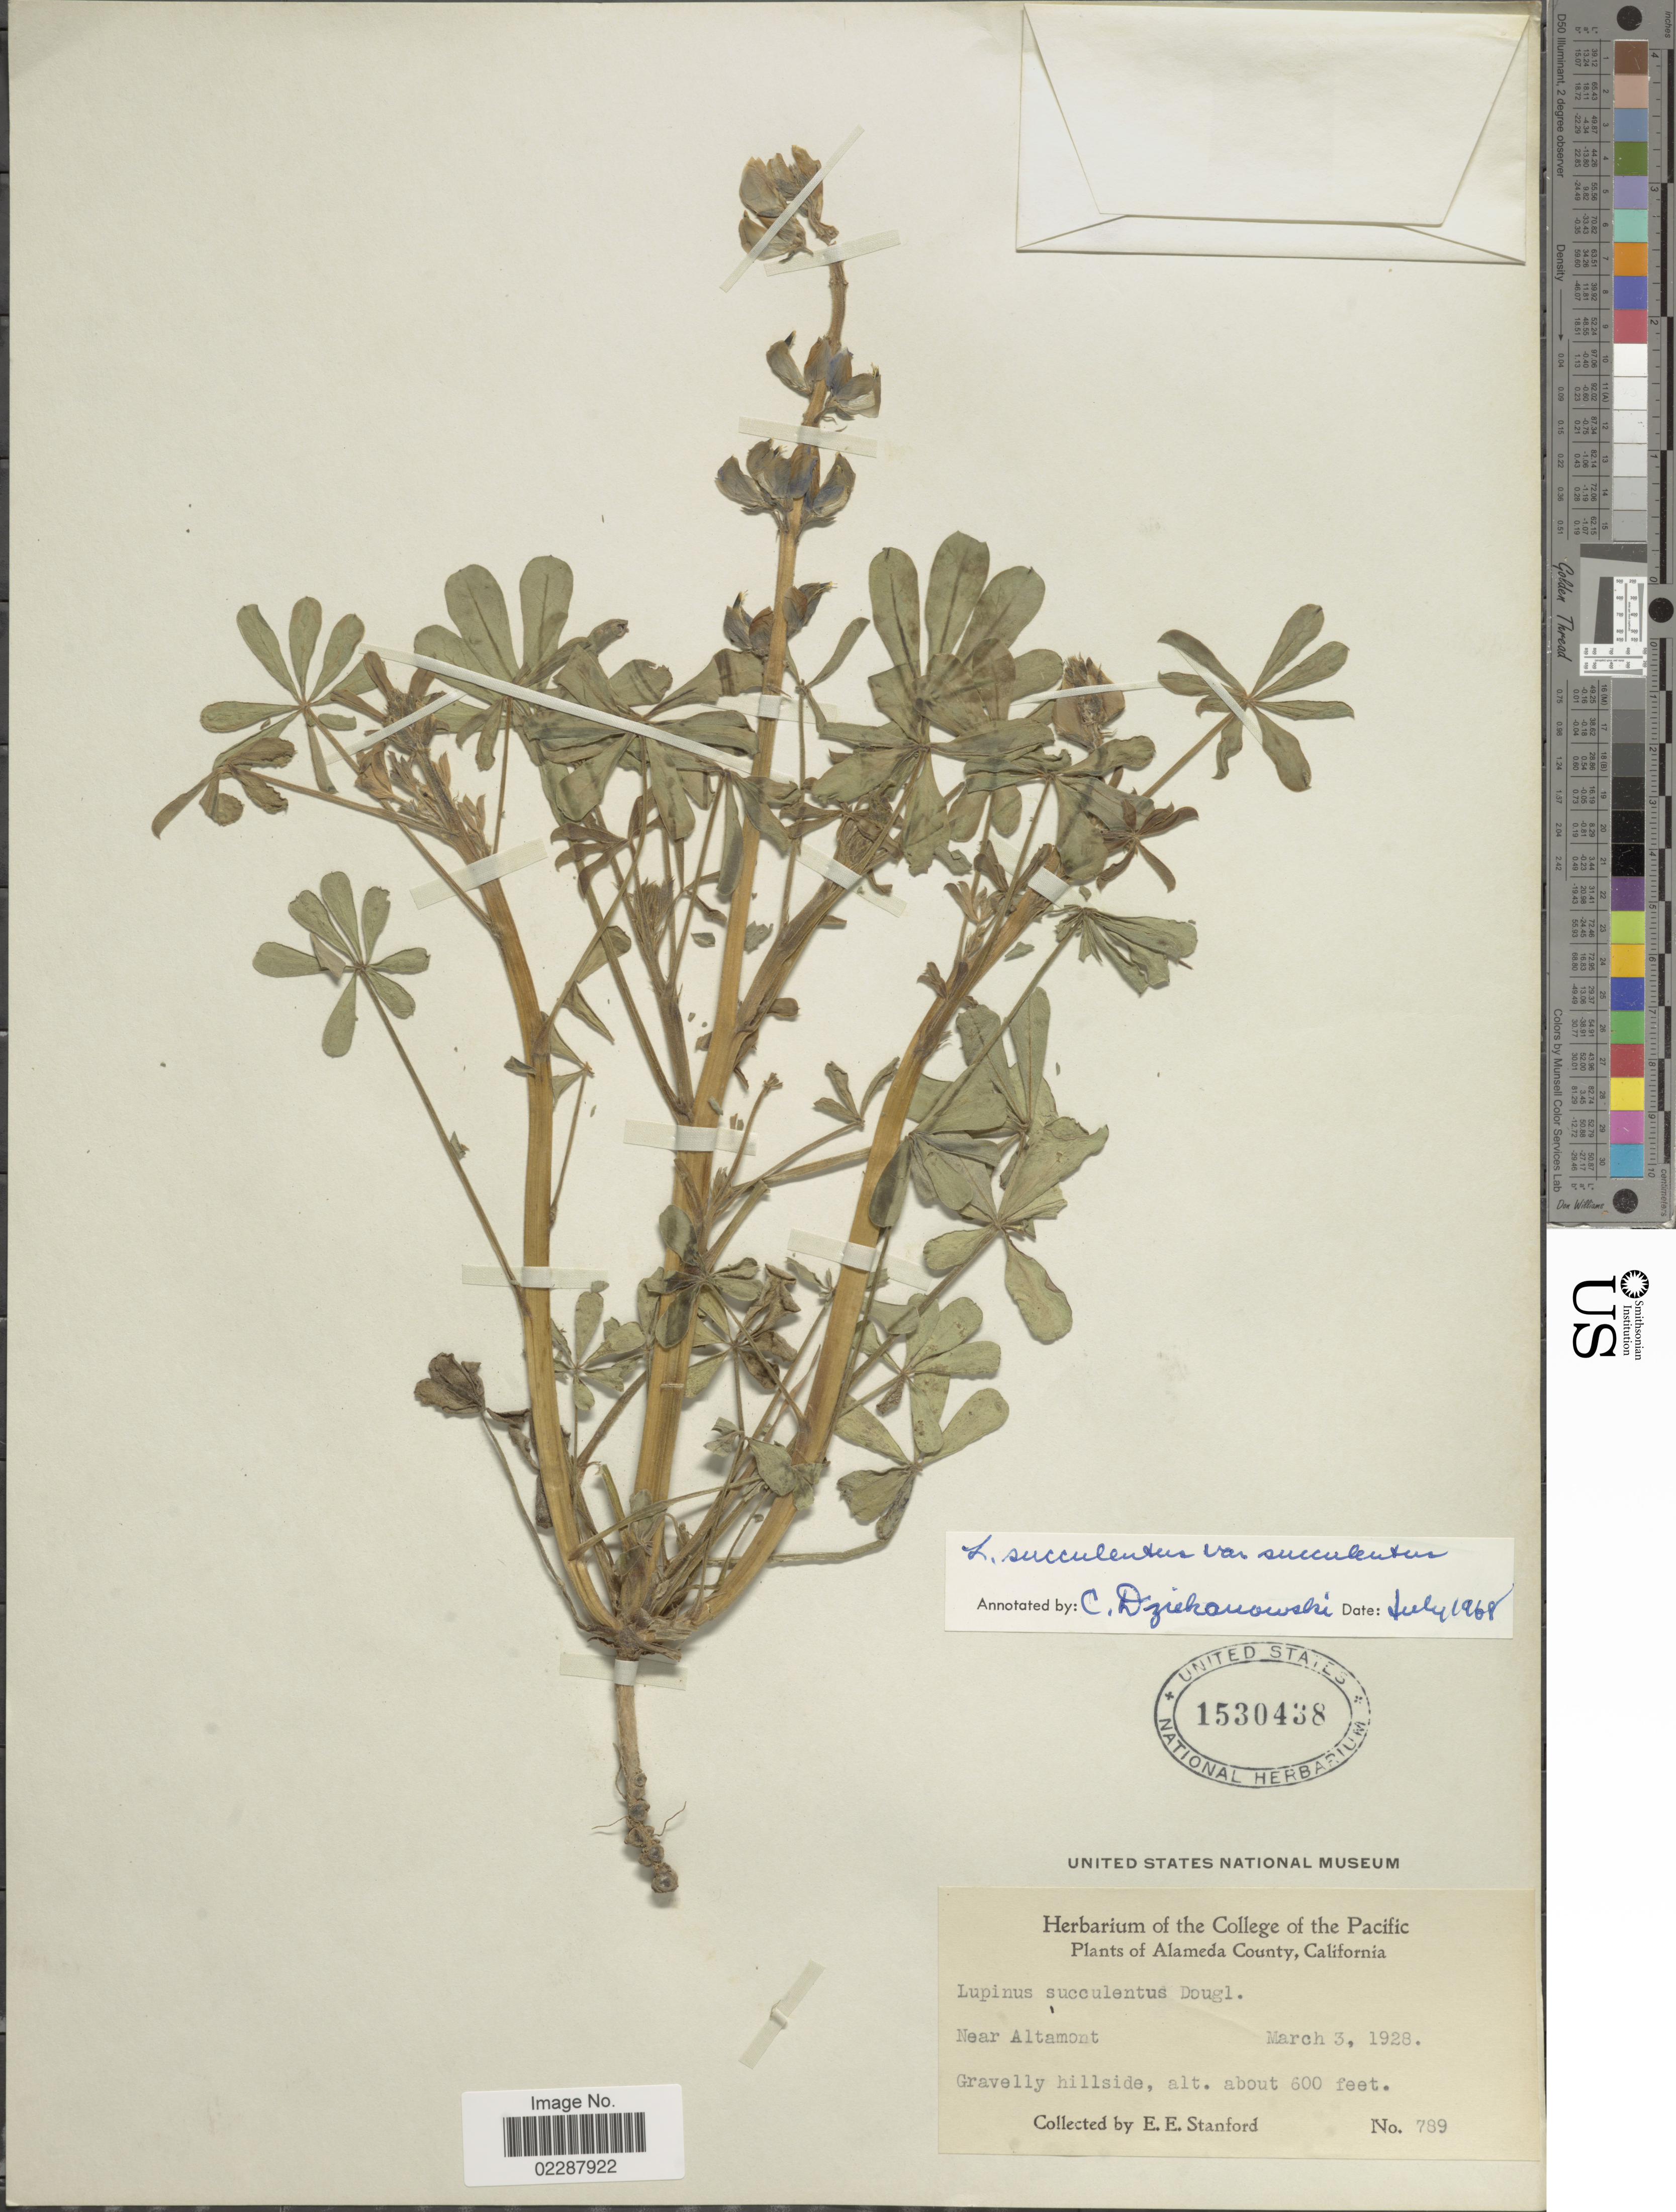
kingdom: Plantae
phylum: Tracheophyta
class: Magnoliopsida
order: Fabales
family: Fabaceae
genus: Lupinus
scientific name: Lupinus succulentus var. succulentus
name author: Douglas ex K. Koch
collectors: E. Stanford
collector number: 789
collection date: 1928-03-03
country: United States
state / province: California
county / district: Alameda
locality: Alameda County, Near Altamont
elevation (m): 183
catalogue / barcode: US 1530438